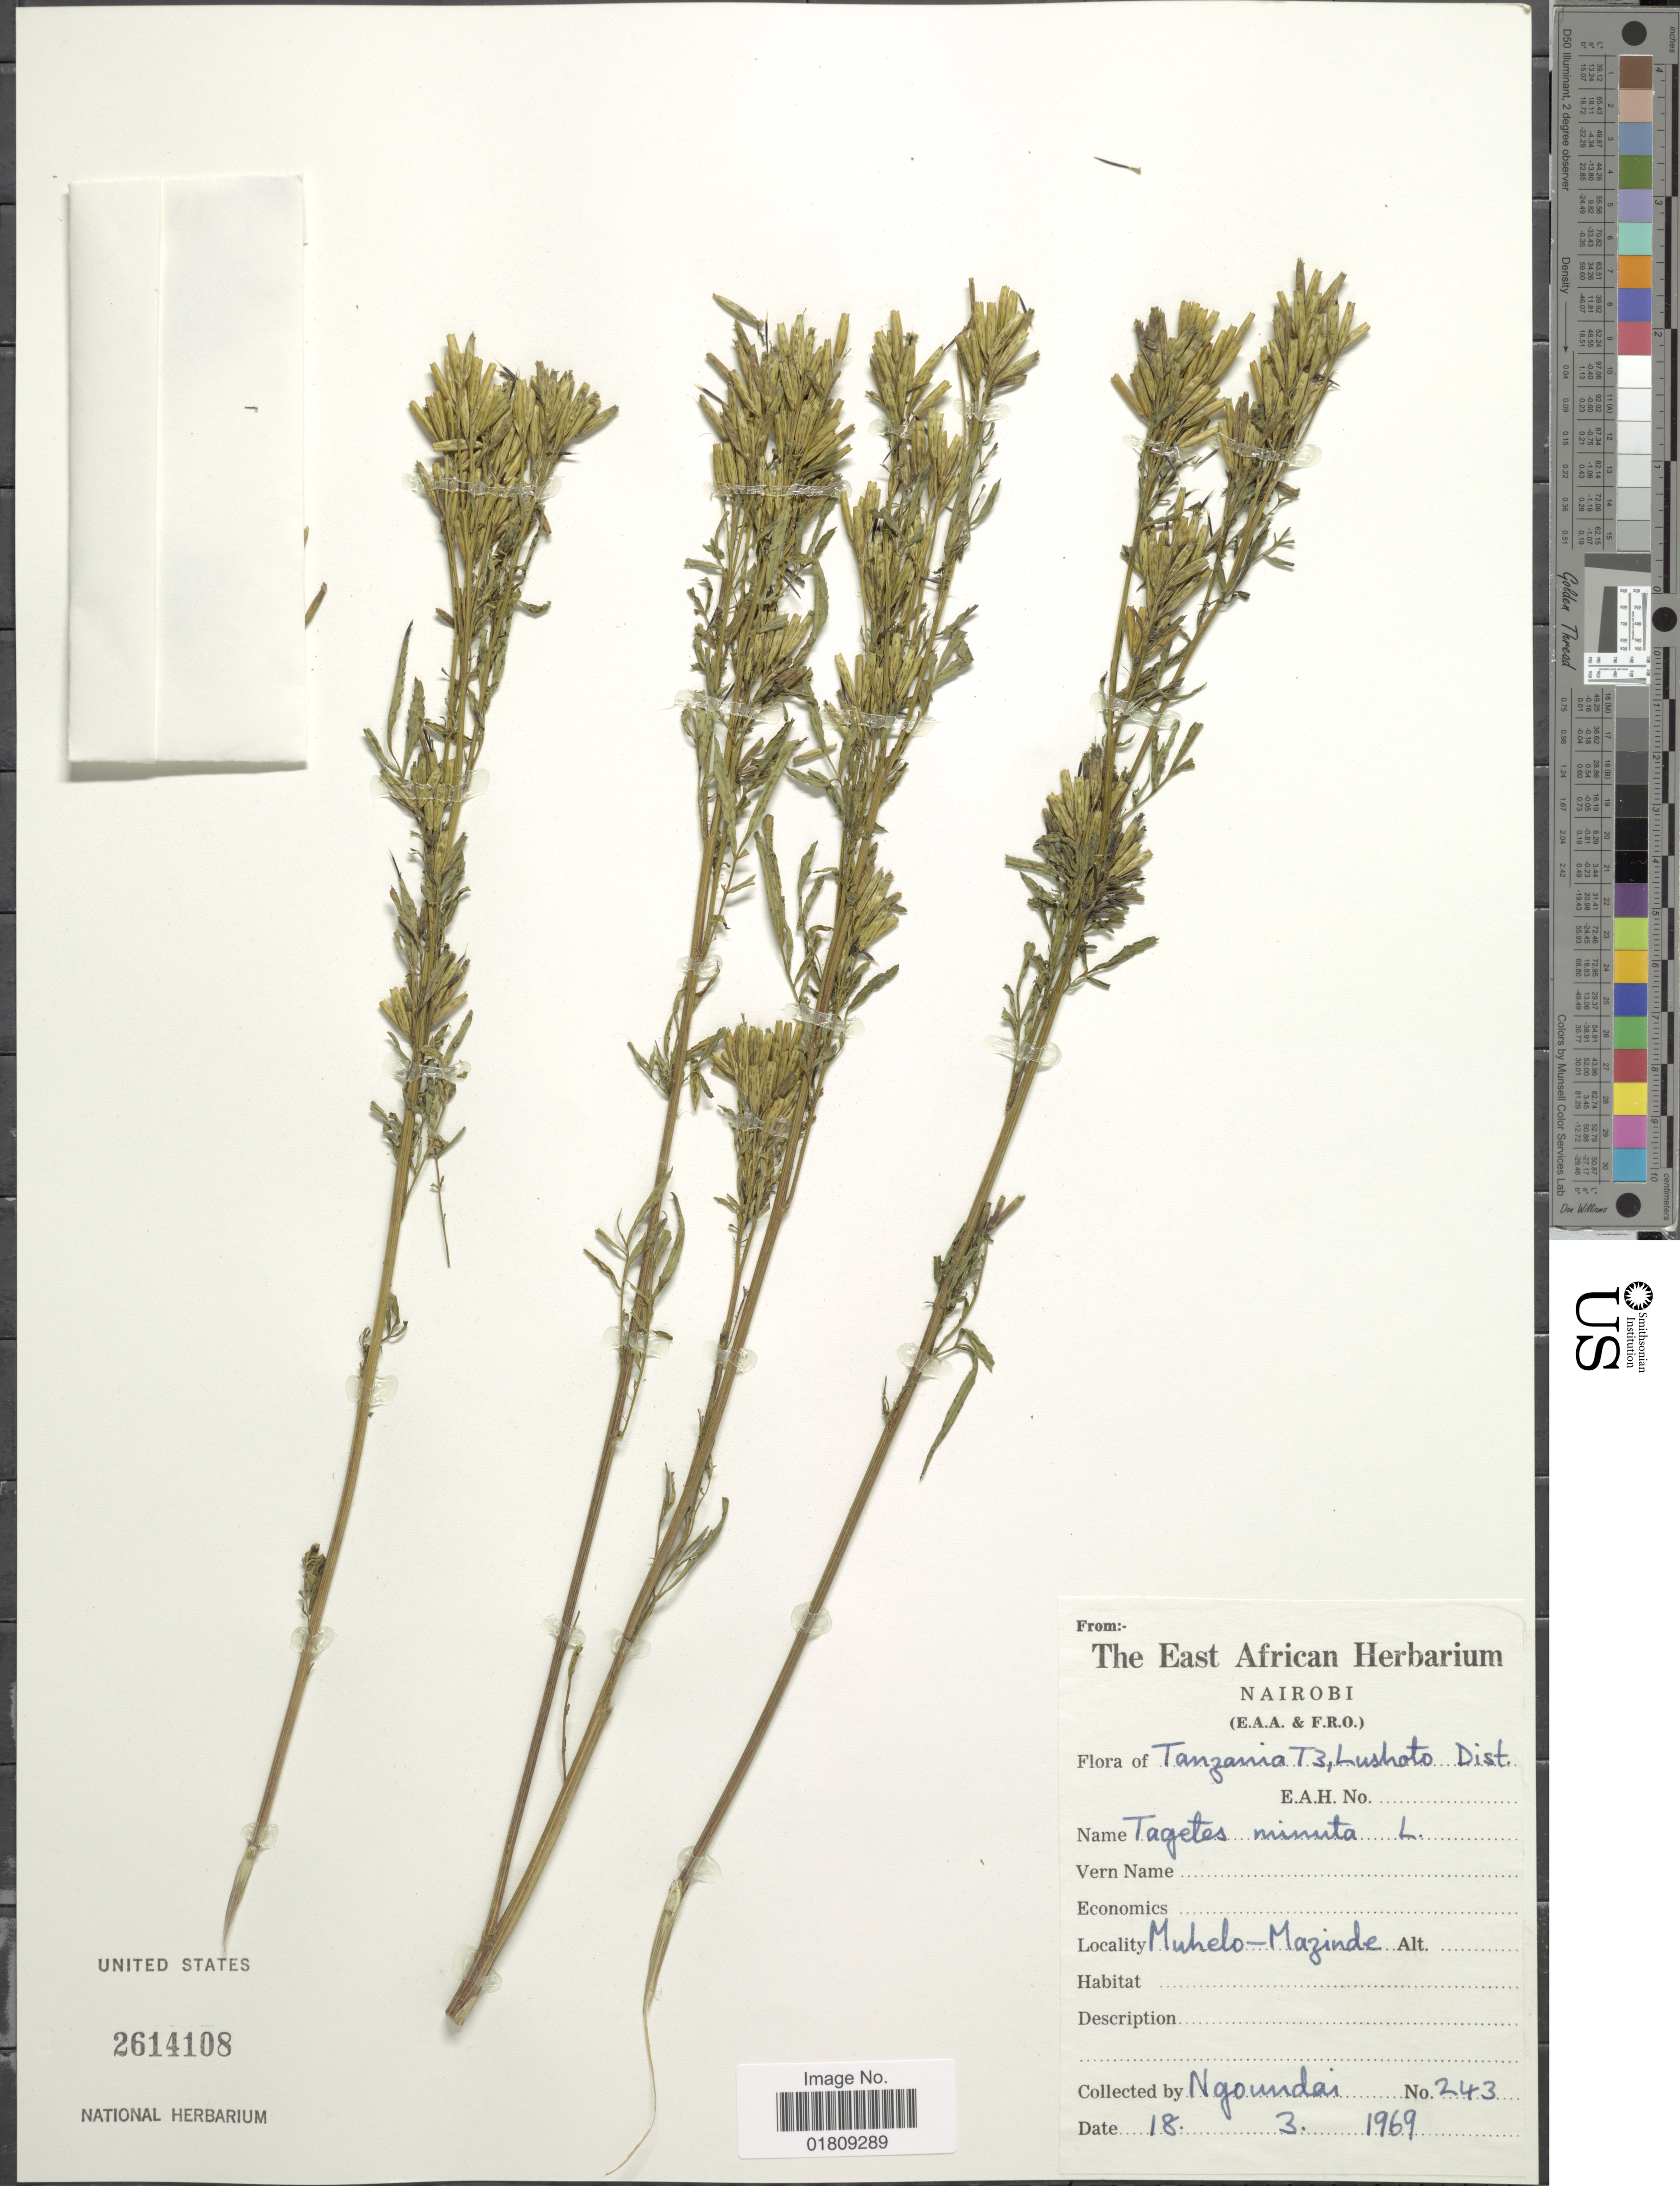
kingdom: Plantae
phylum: Tracheophyta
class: Magnoliopsida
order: Asterales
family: Asteraceae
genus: Tagetes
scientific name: Tagetes minuta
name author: L.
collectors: N. Amiri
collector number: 243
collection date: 1969-03-18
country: Tanzania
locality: Tanzania T3, Lushoto Dist., Muhelo-Mazinde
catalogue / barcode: US 2614108